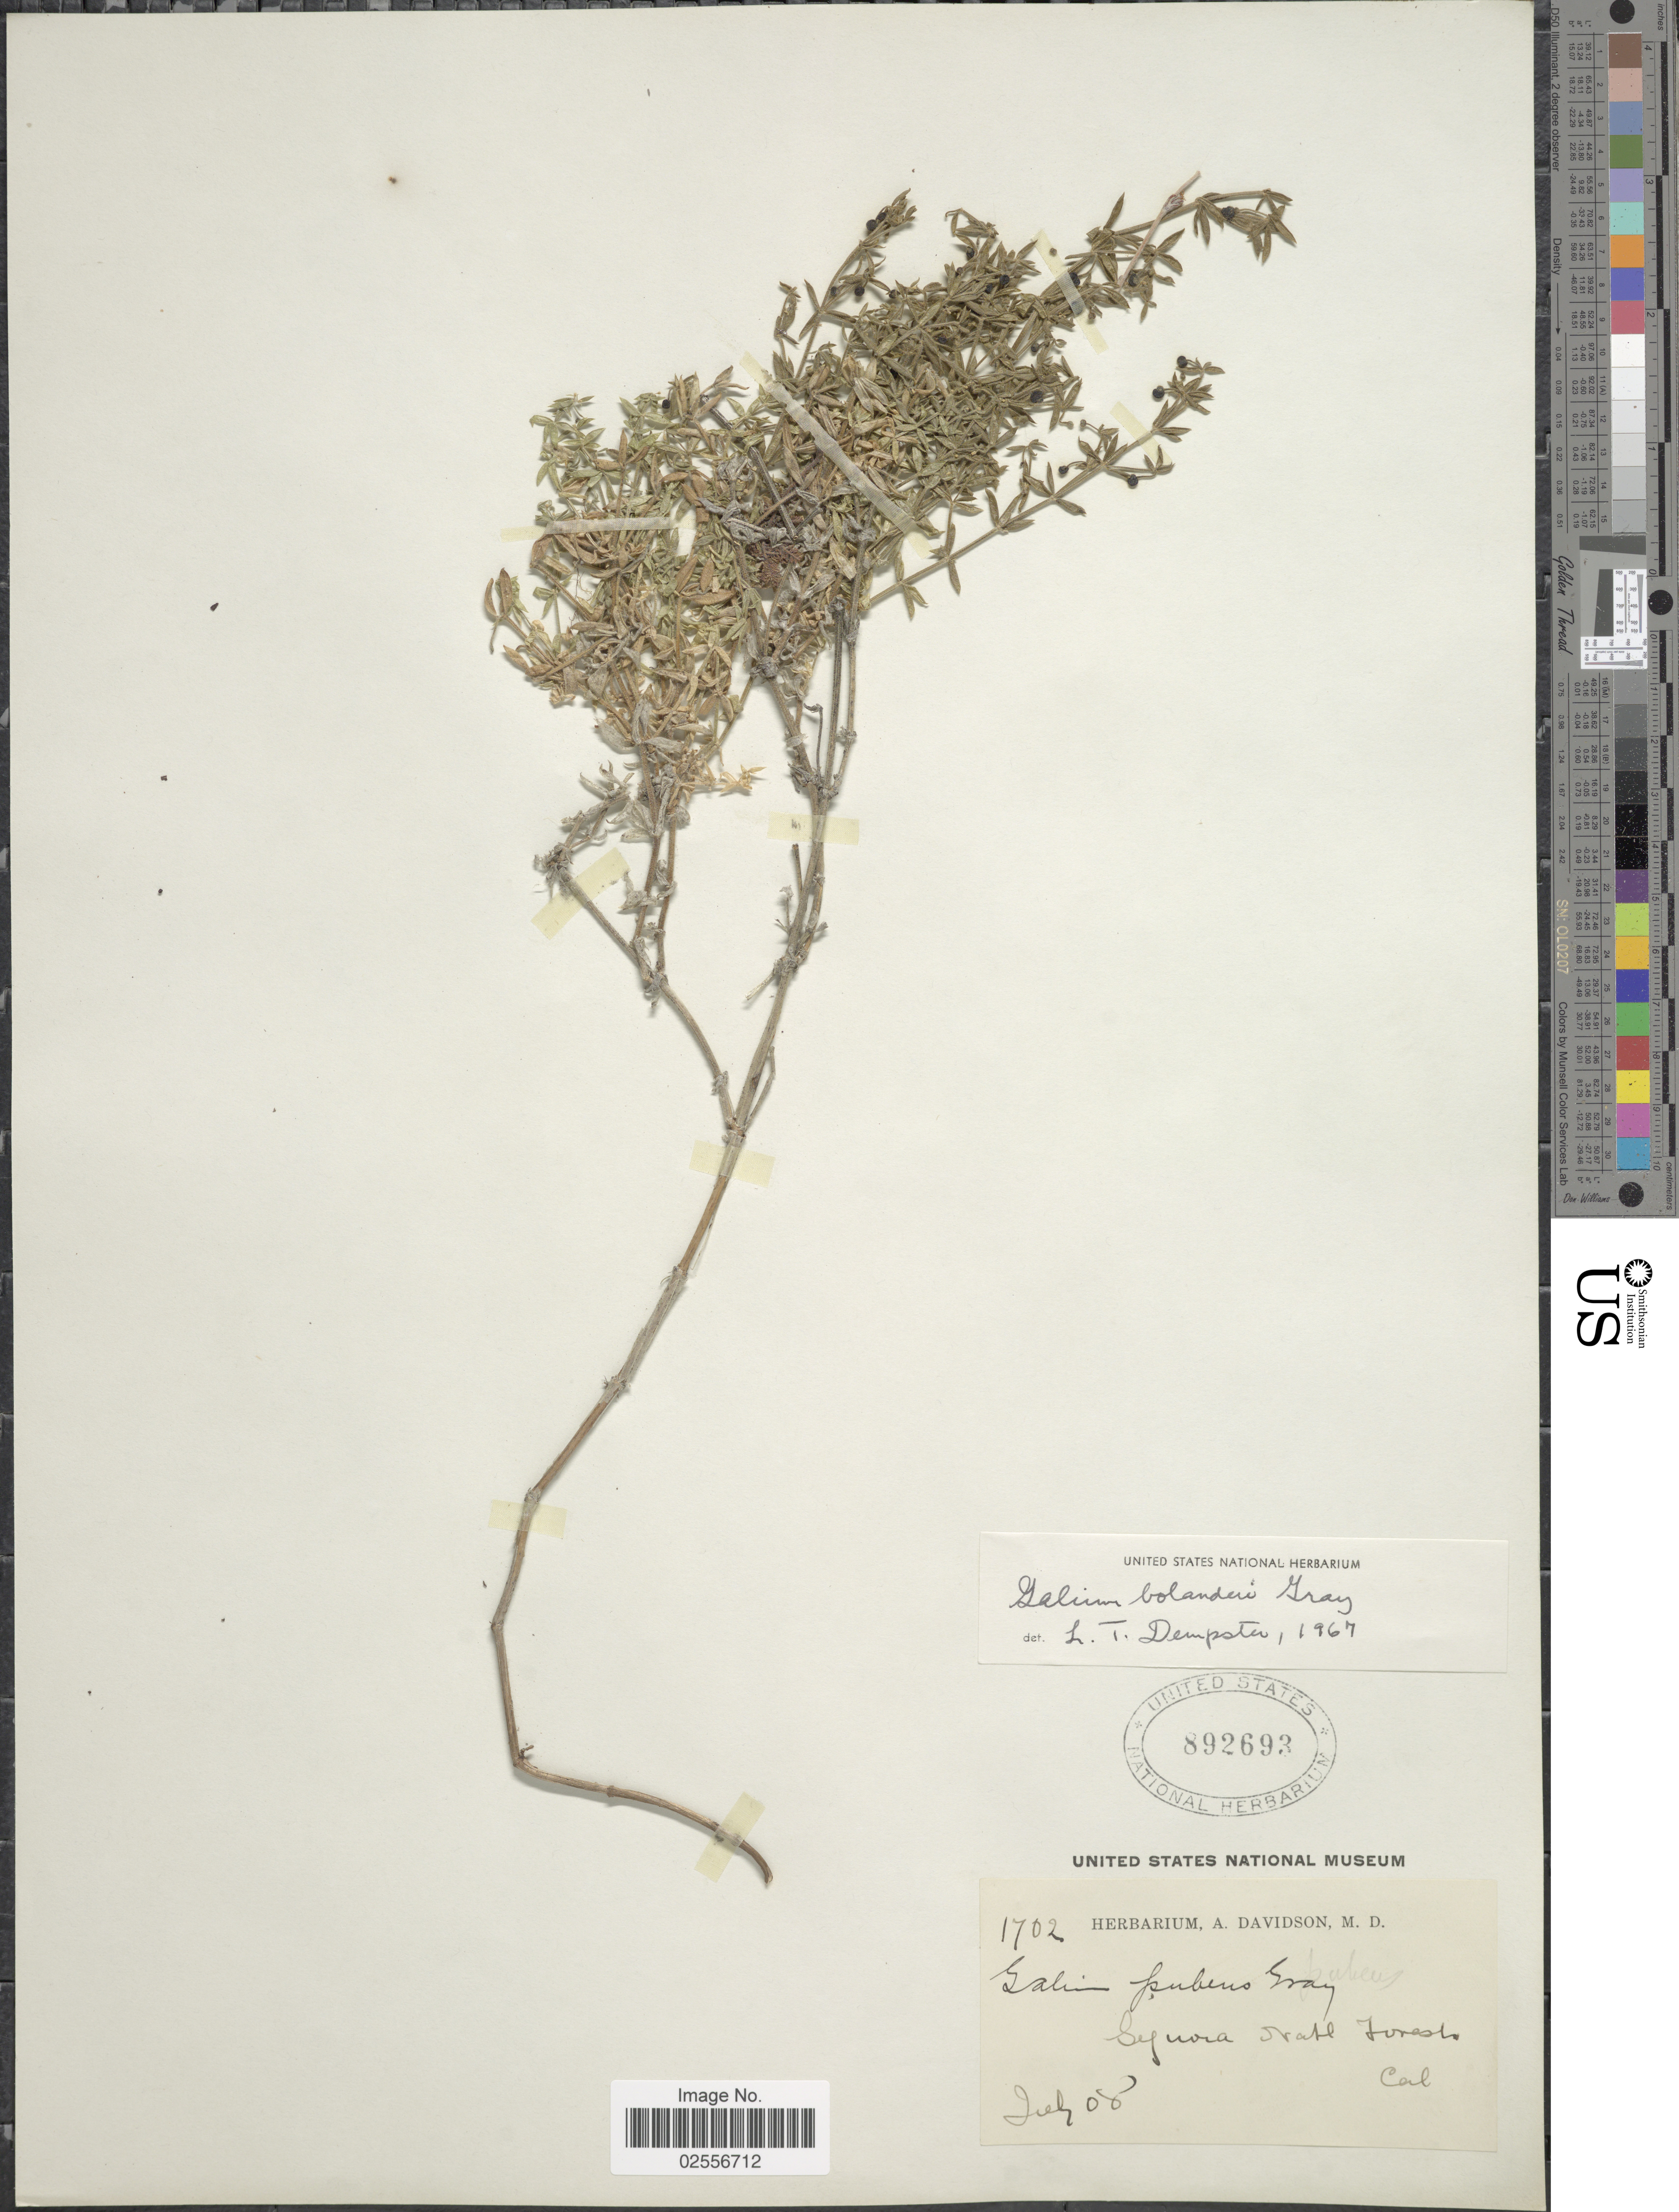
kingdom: Plantae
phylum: Tracheophyta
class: Magnoliopsida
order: Gentianales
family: Rubiaceae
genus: Galium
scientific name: Galium bolanderi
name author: A. Gray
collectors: ex herb. A. Davidson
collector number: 1702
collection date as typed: Transcribed d/m/y: /7/8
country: United States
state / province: California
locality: Sequoia Natl Forest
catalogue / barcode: US 892693